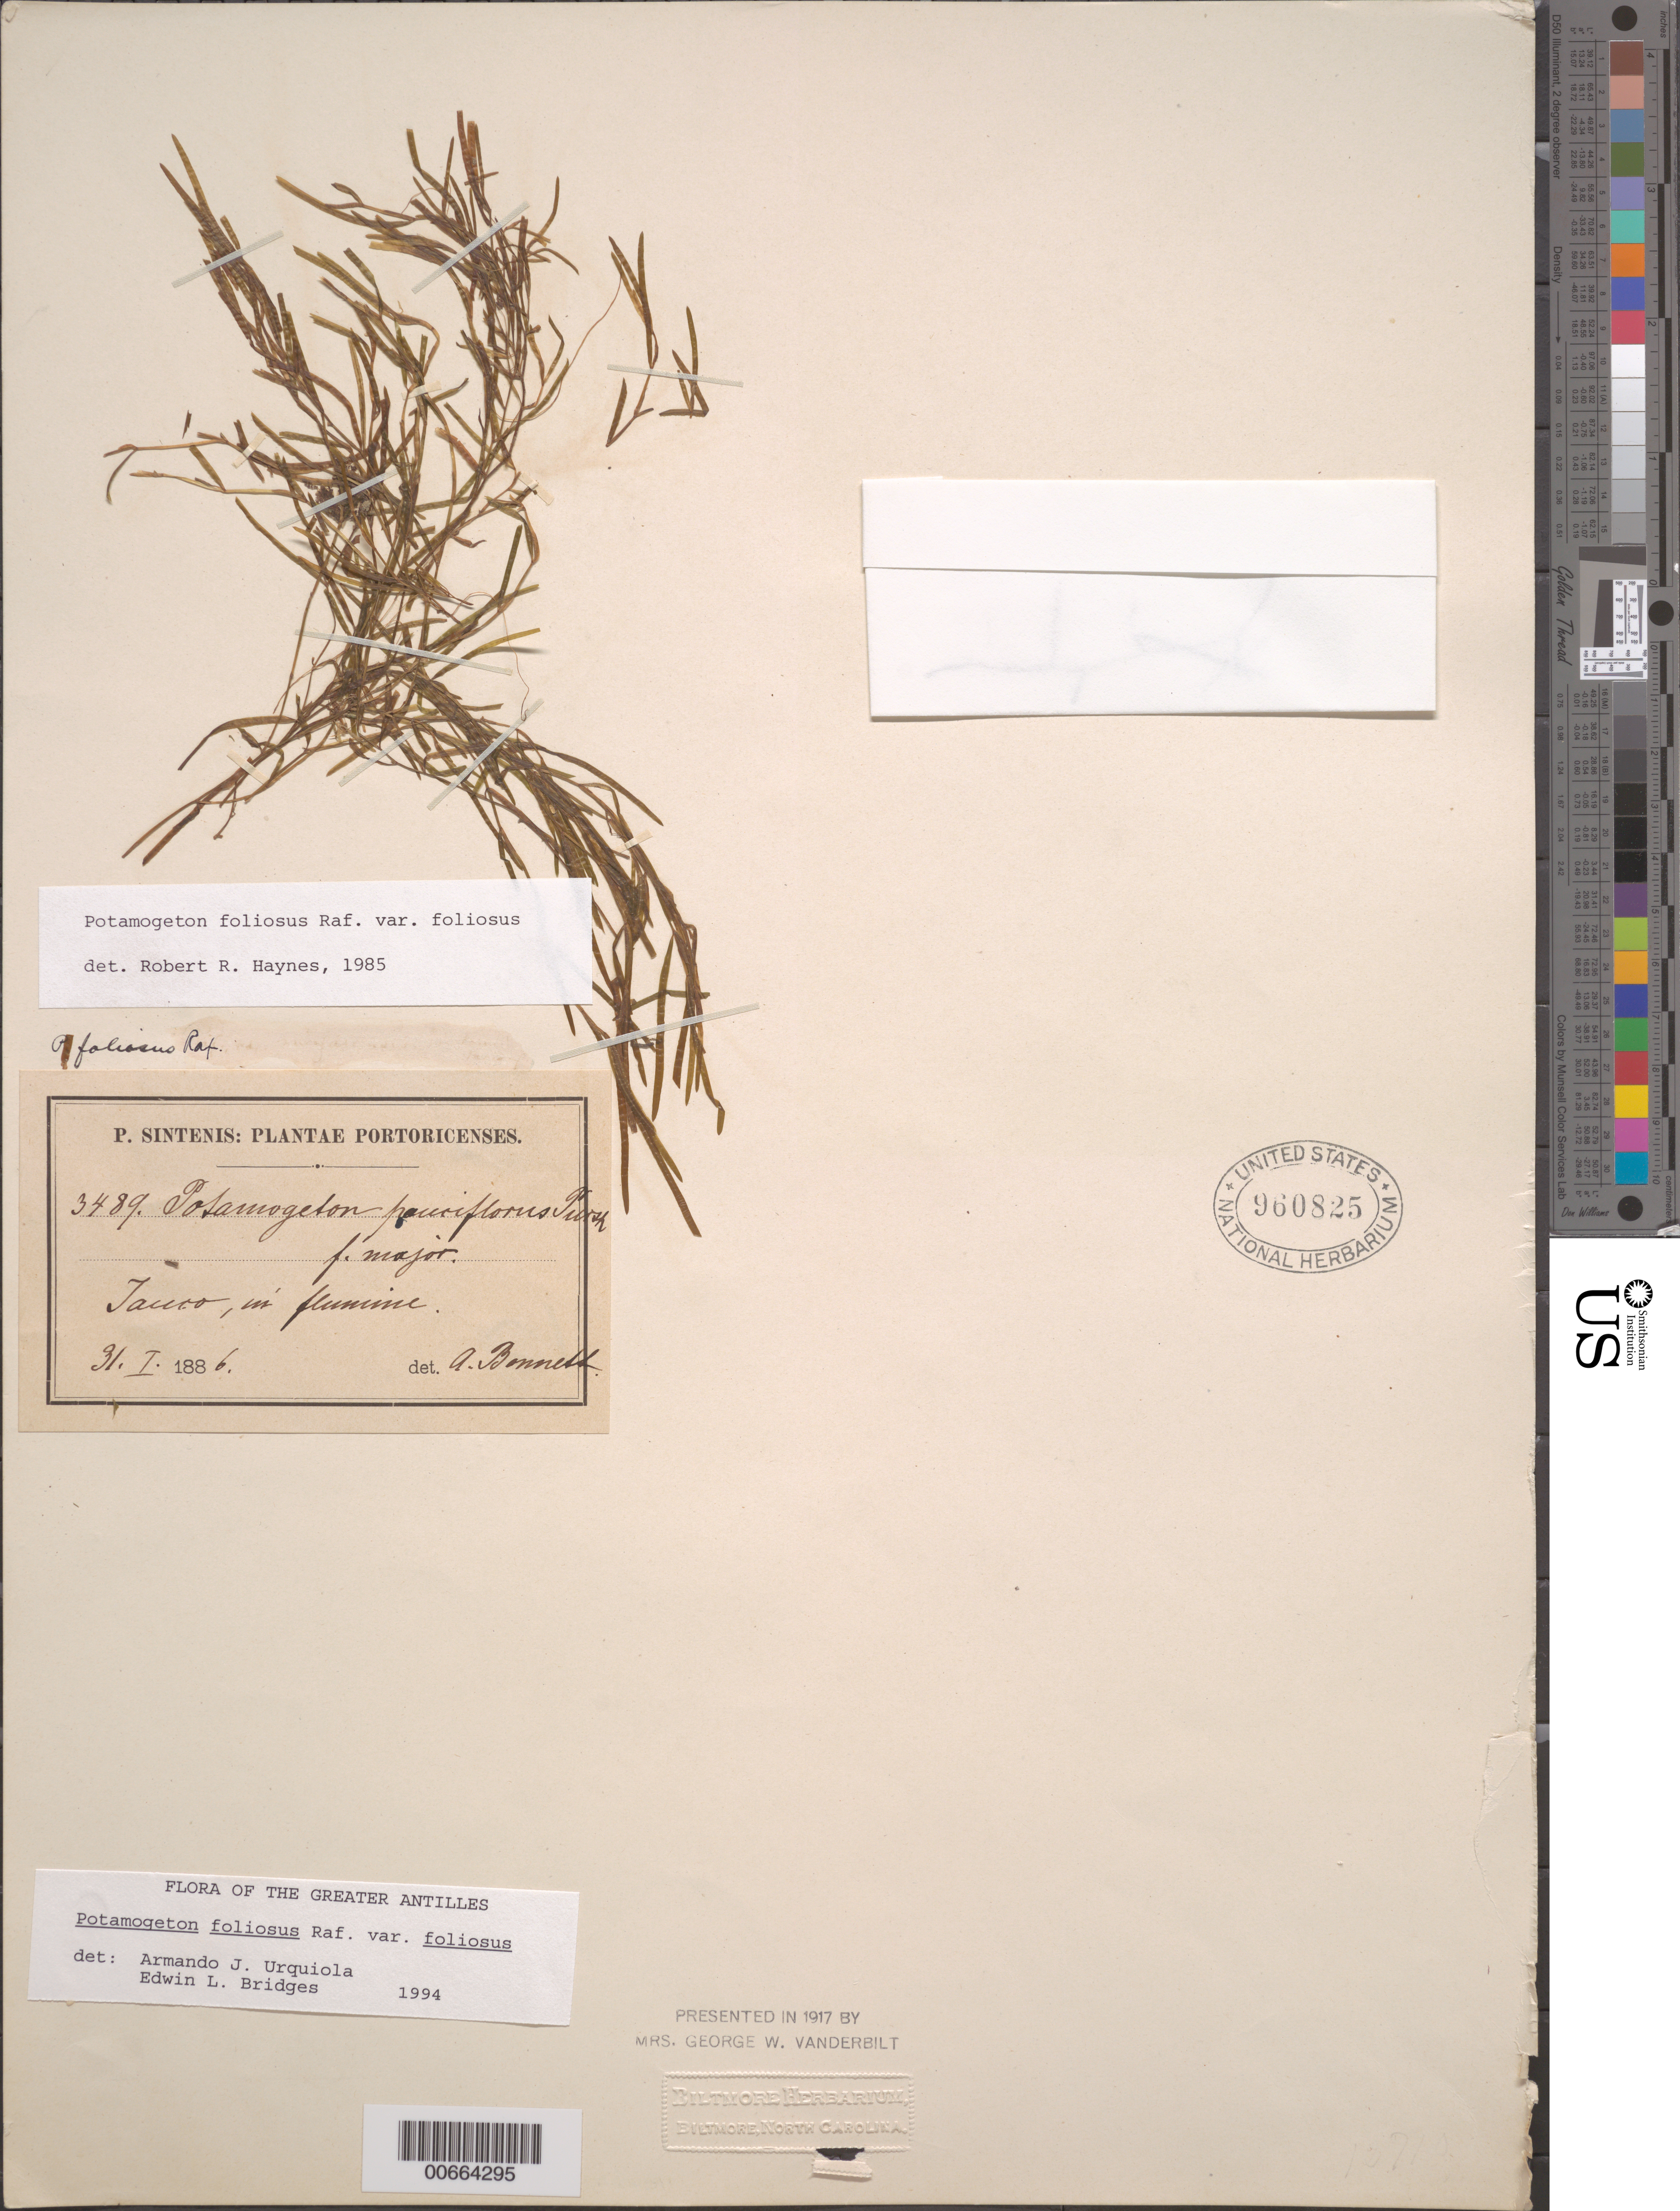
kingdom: Plantae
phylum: Tracheophyta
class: Liliopsida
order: Alismatales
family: Potamogetonaceae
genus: Potamogeton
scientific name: Potamogeton foliosus var. foliosus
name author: Raf.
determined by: Urquiola, A.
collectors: P. Sintenis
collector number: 3489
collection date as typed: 31 Jan 1886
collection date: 1886-01-31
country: Puerto Rico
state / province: Yauco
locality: Yauco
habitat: In flumine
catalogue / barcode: US 960825